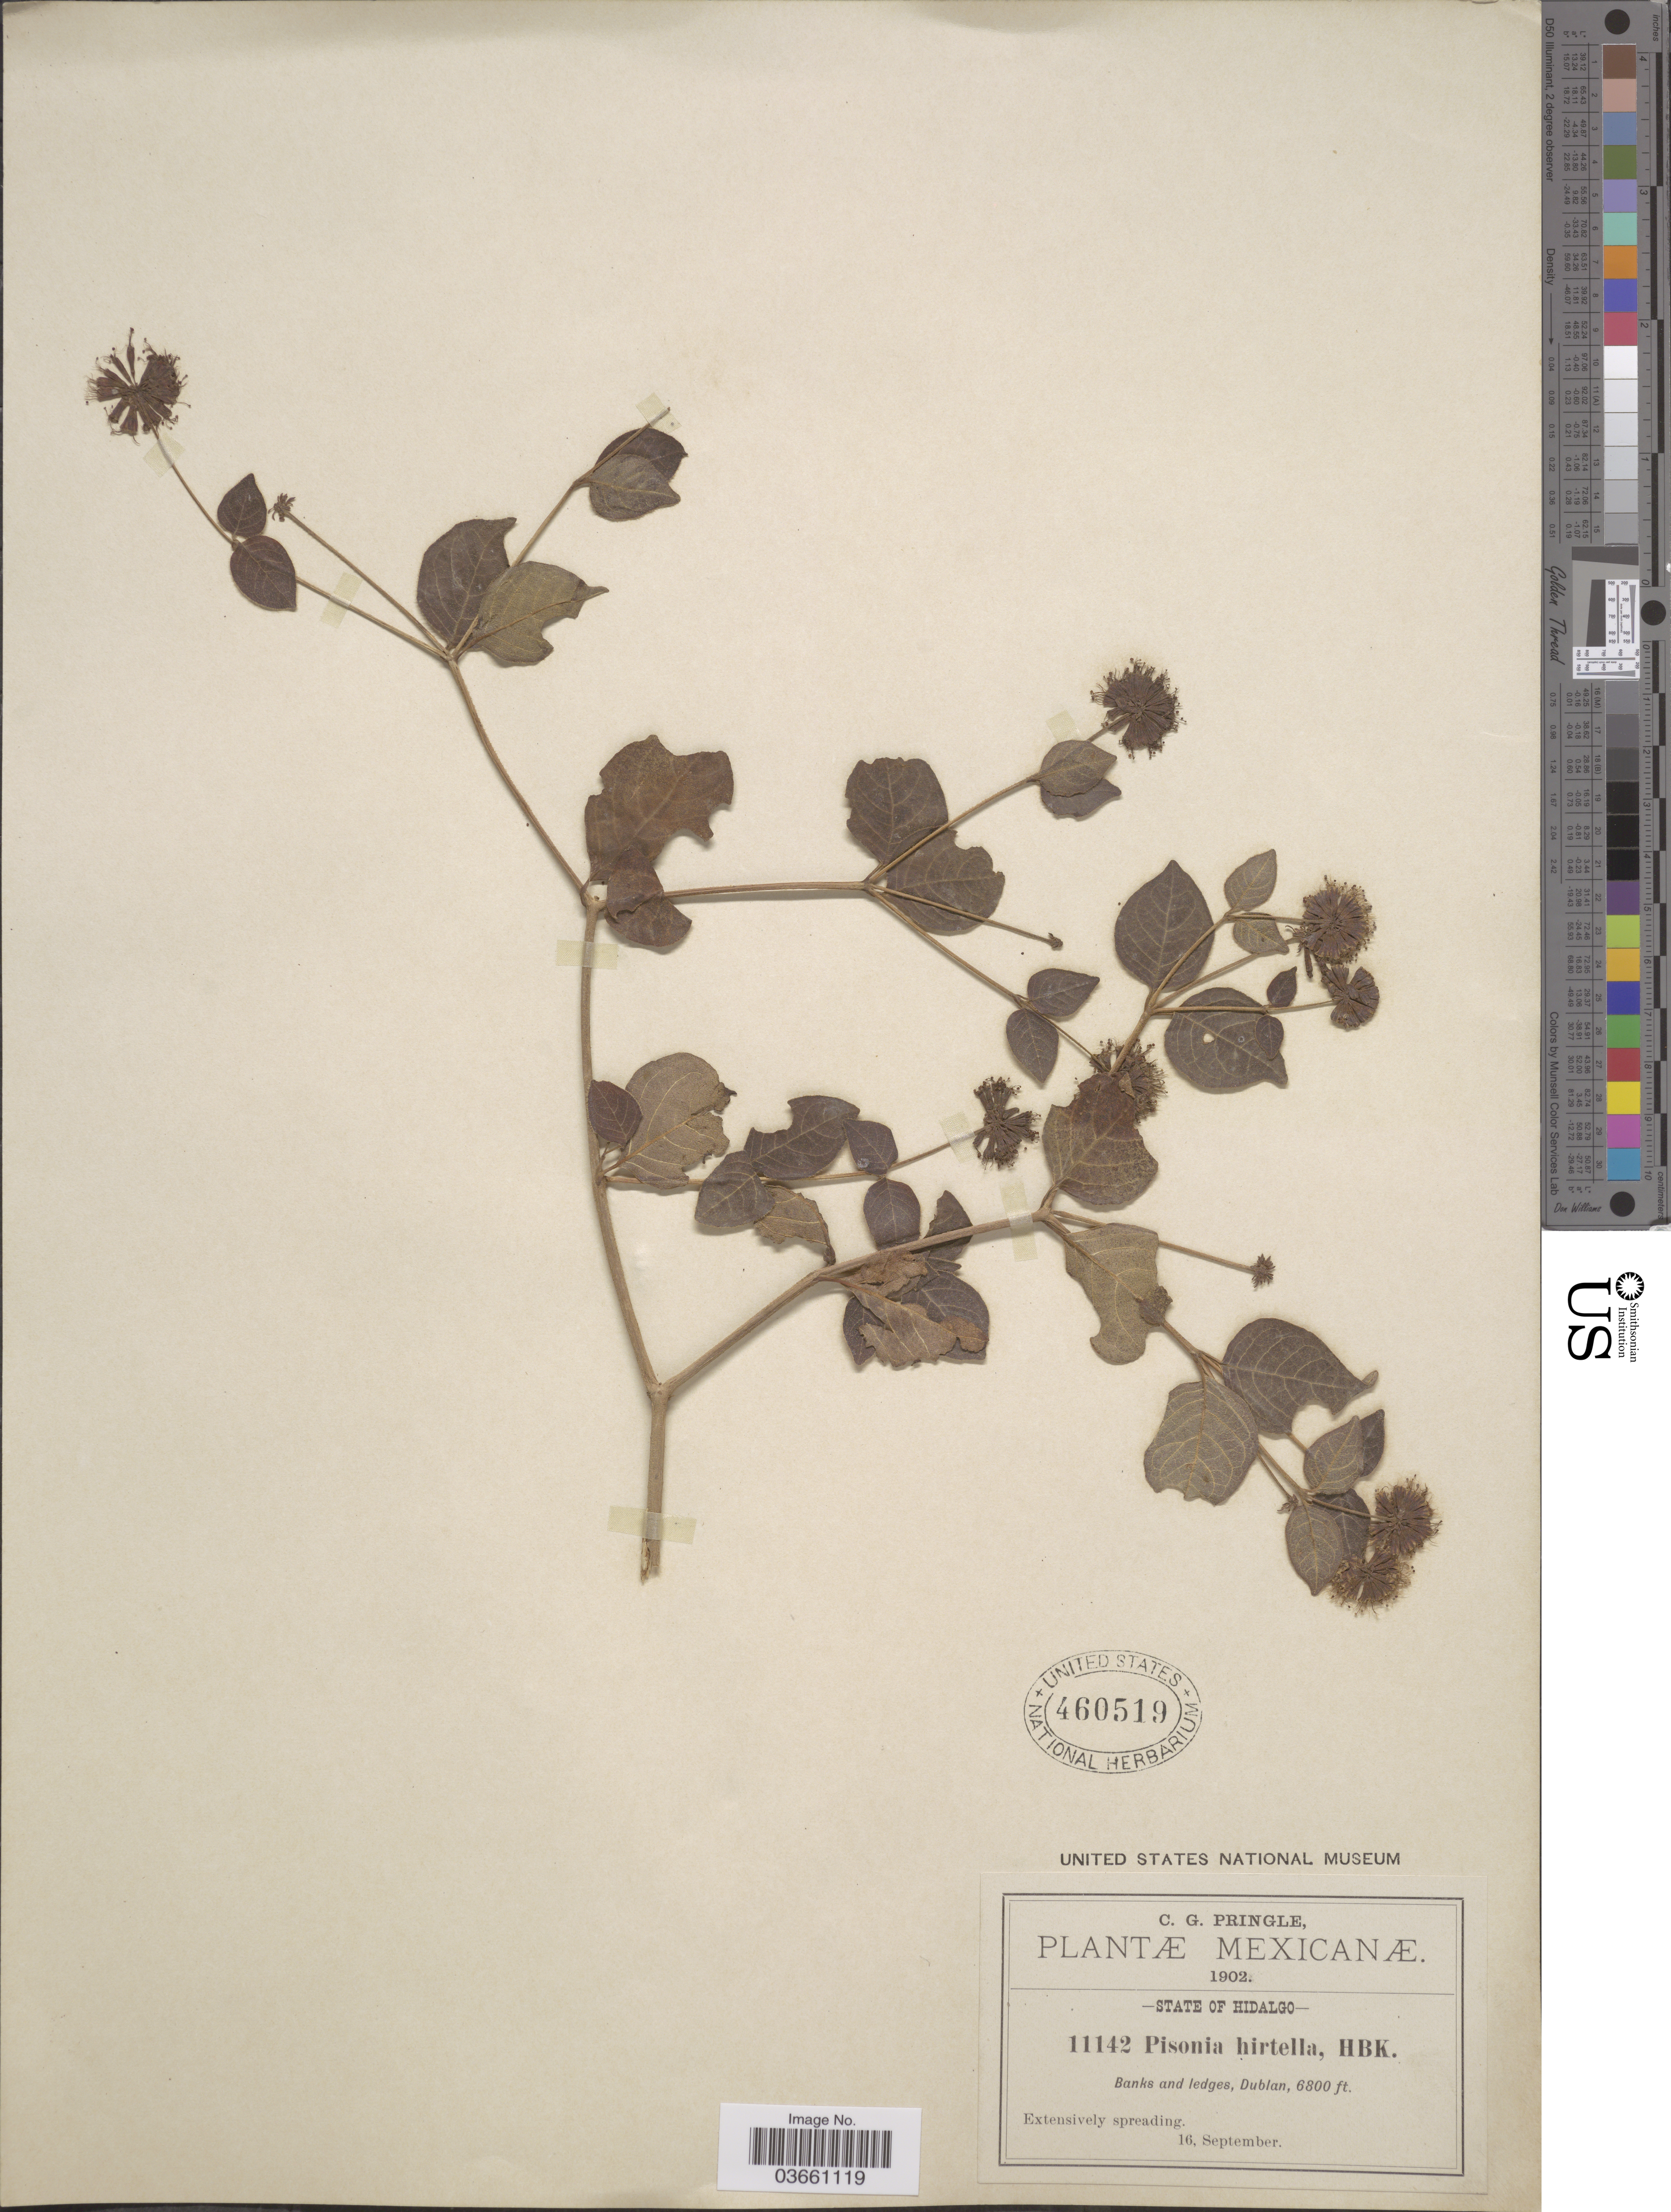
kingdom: Plantae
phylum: Tracheophyta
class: Magnoliopsida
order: Caryophyllales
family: Nyctaginaceae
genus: Pisoniella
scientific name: Pisoniella arborescens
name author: (Lag. & Rodr.) Standl.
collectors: C. G. Pringle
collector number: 11142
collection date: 1902-09-16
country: Mexico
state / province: Hidalgo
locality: Dublan.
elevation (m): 2073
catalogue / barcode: US 460519